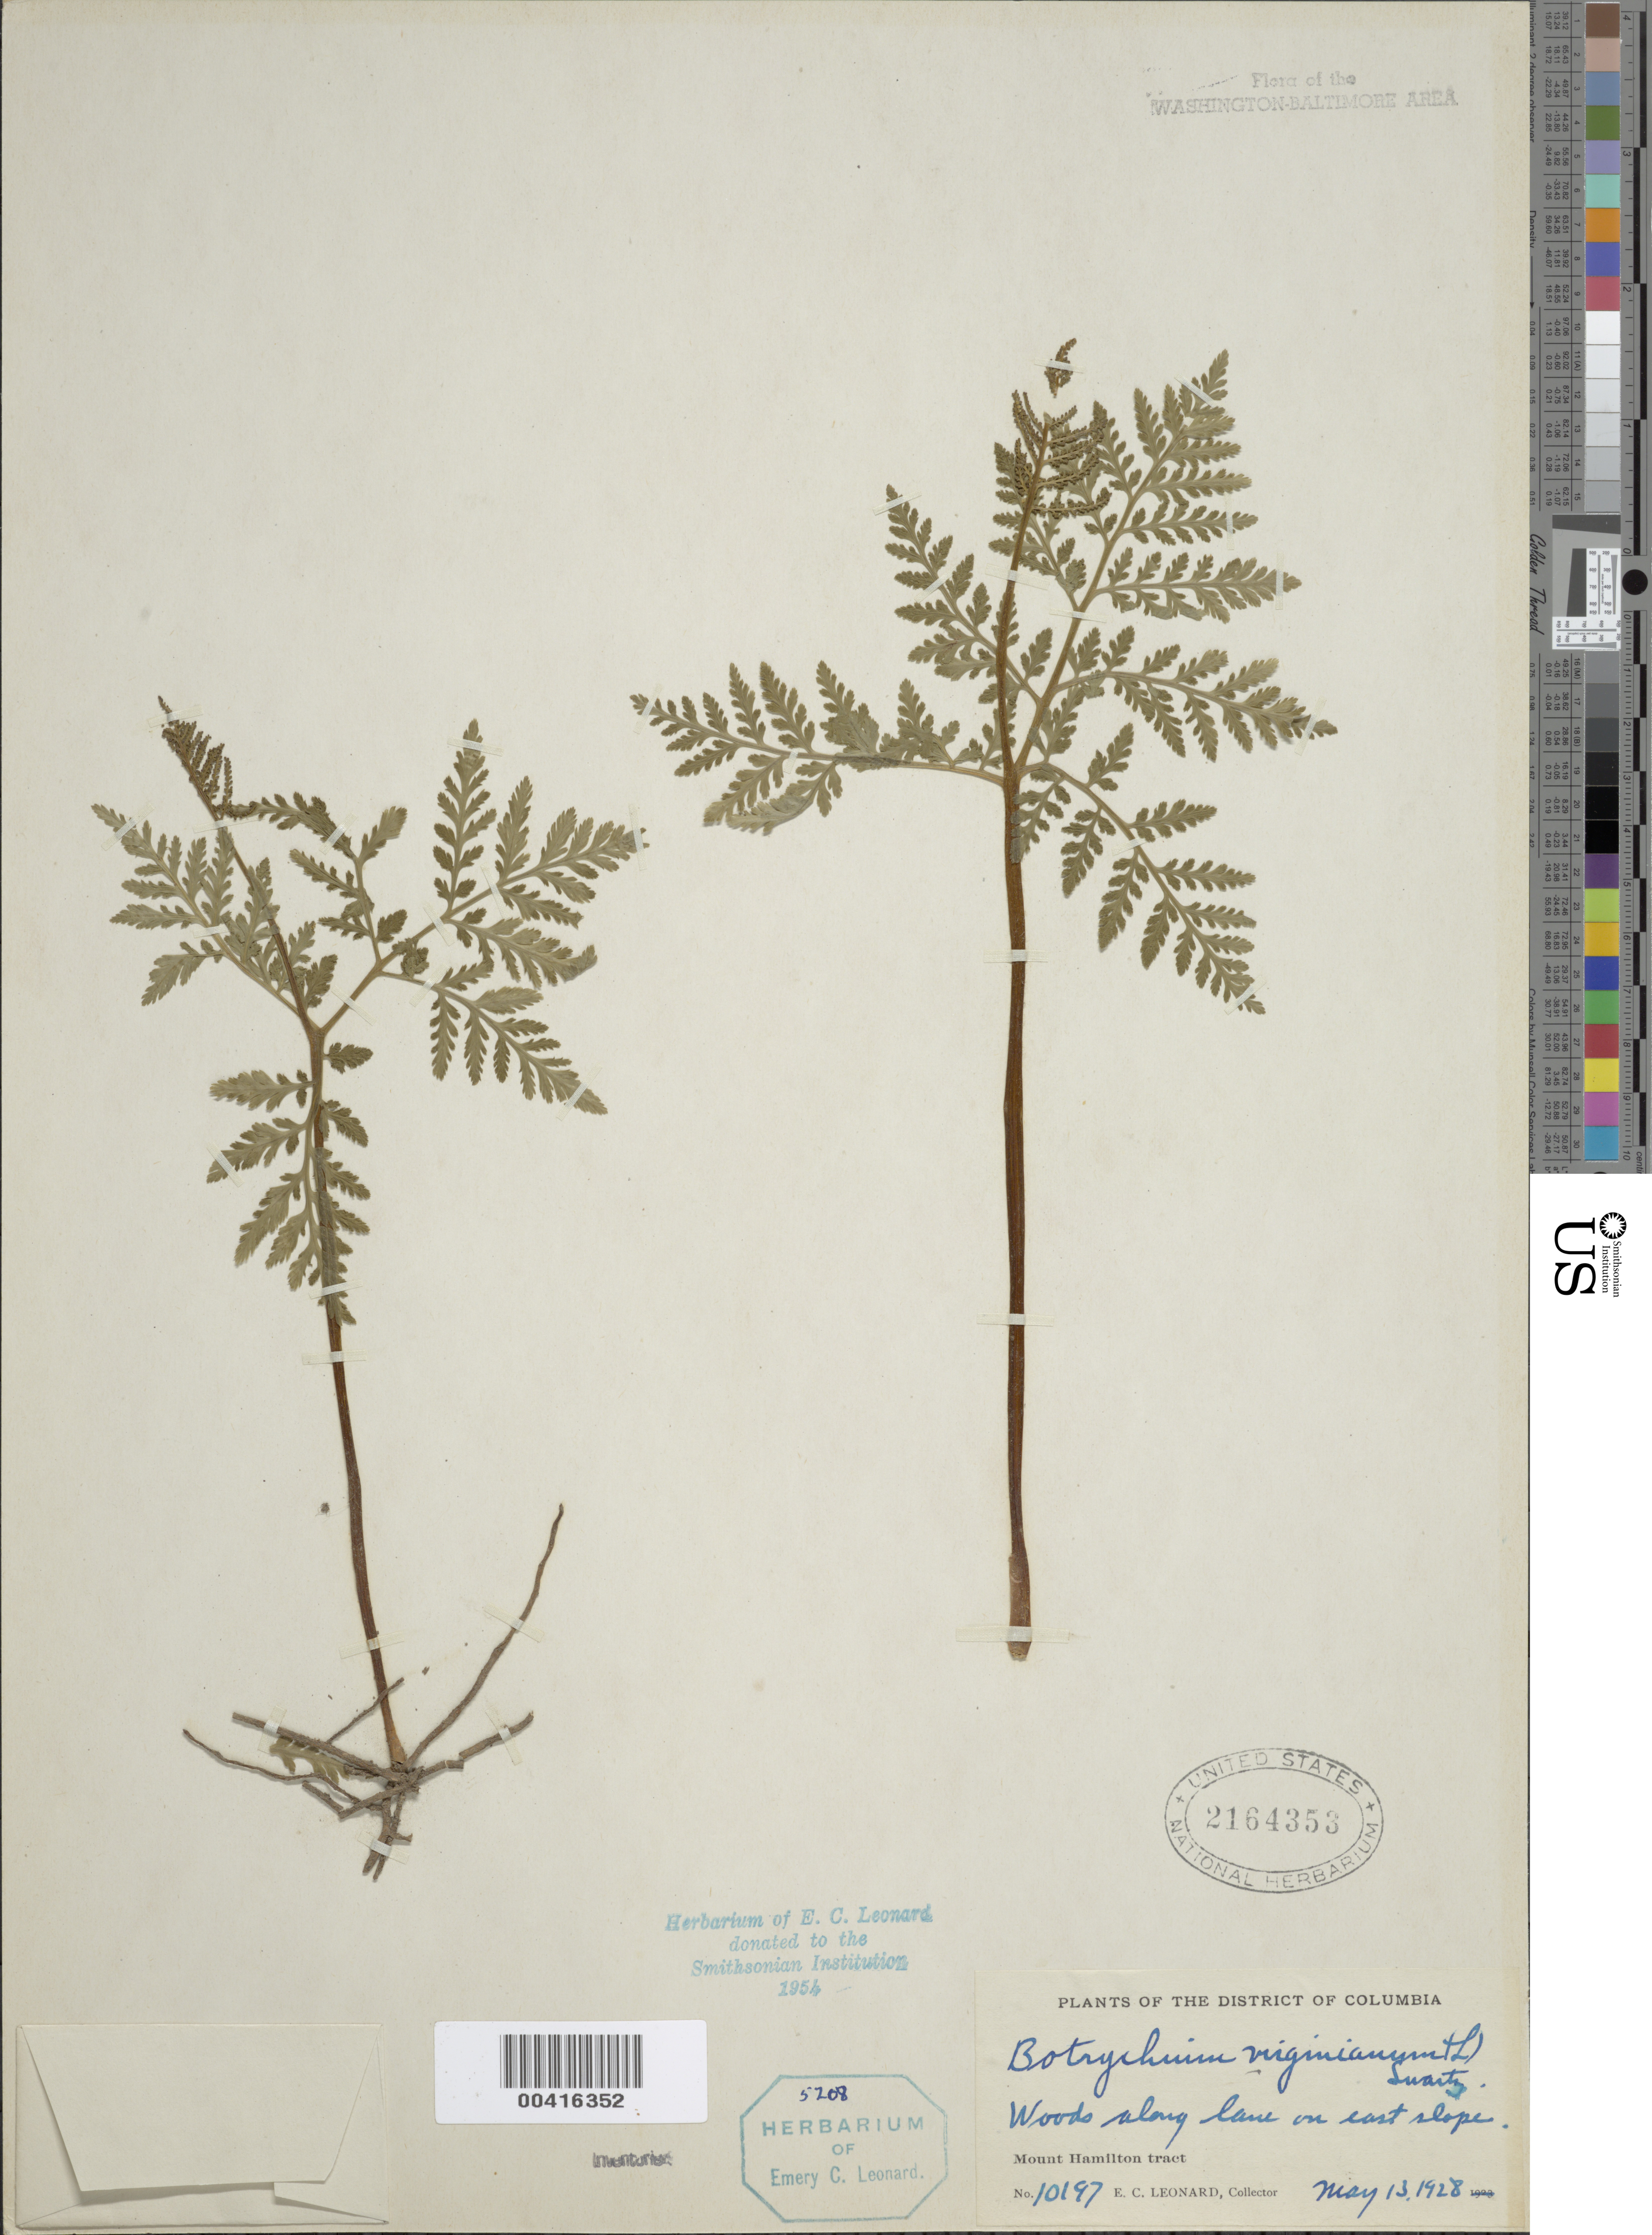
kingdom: Plantae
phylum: Tracheophyta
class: Polypodiopsida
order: Ophioglossales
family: Ophioglossaceae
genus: Botrychium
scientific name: Botrychium virginianum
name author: (L.) Sw.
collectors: E. C. Leonard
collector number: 10197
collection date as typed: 13 May 1928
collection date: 1928-05-13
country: United States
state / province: District of Columbia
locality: Mount Hamilton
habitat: Woods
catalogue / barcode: US 2164353